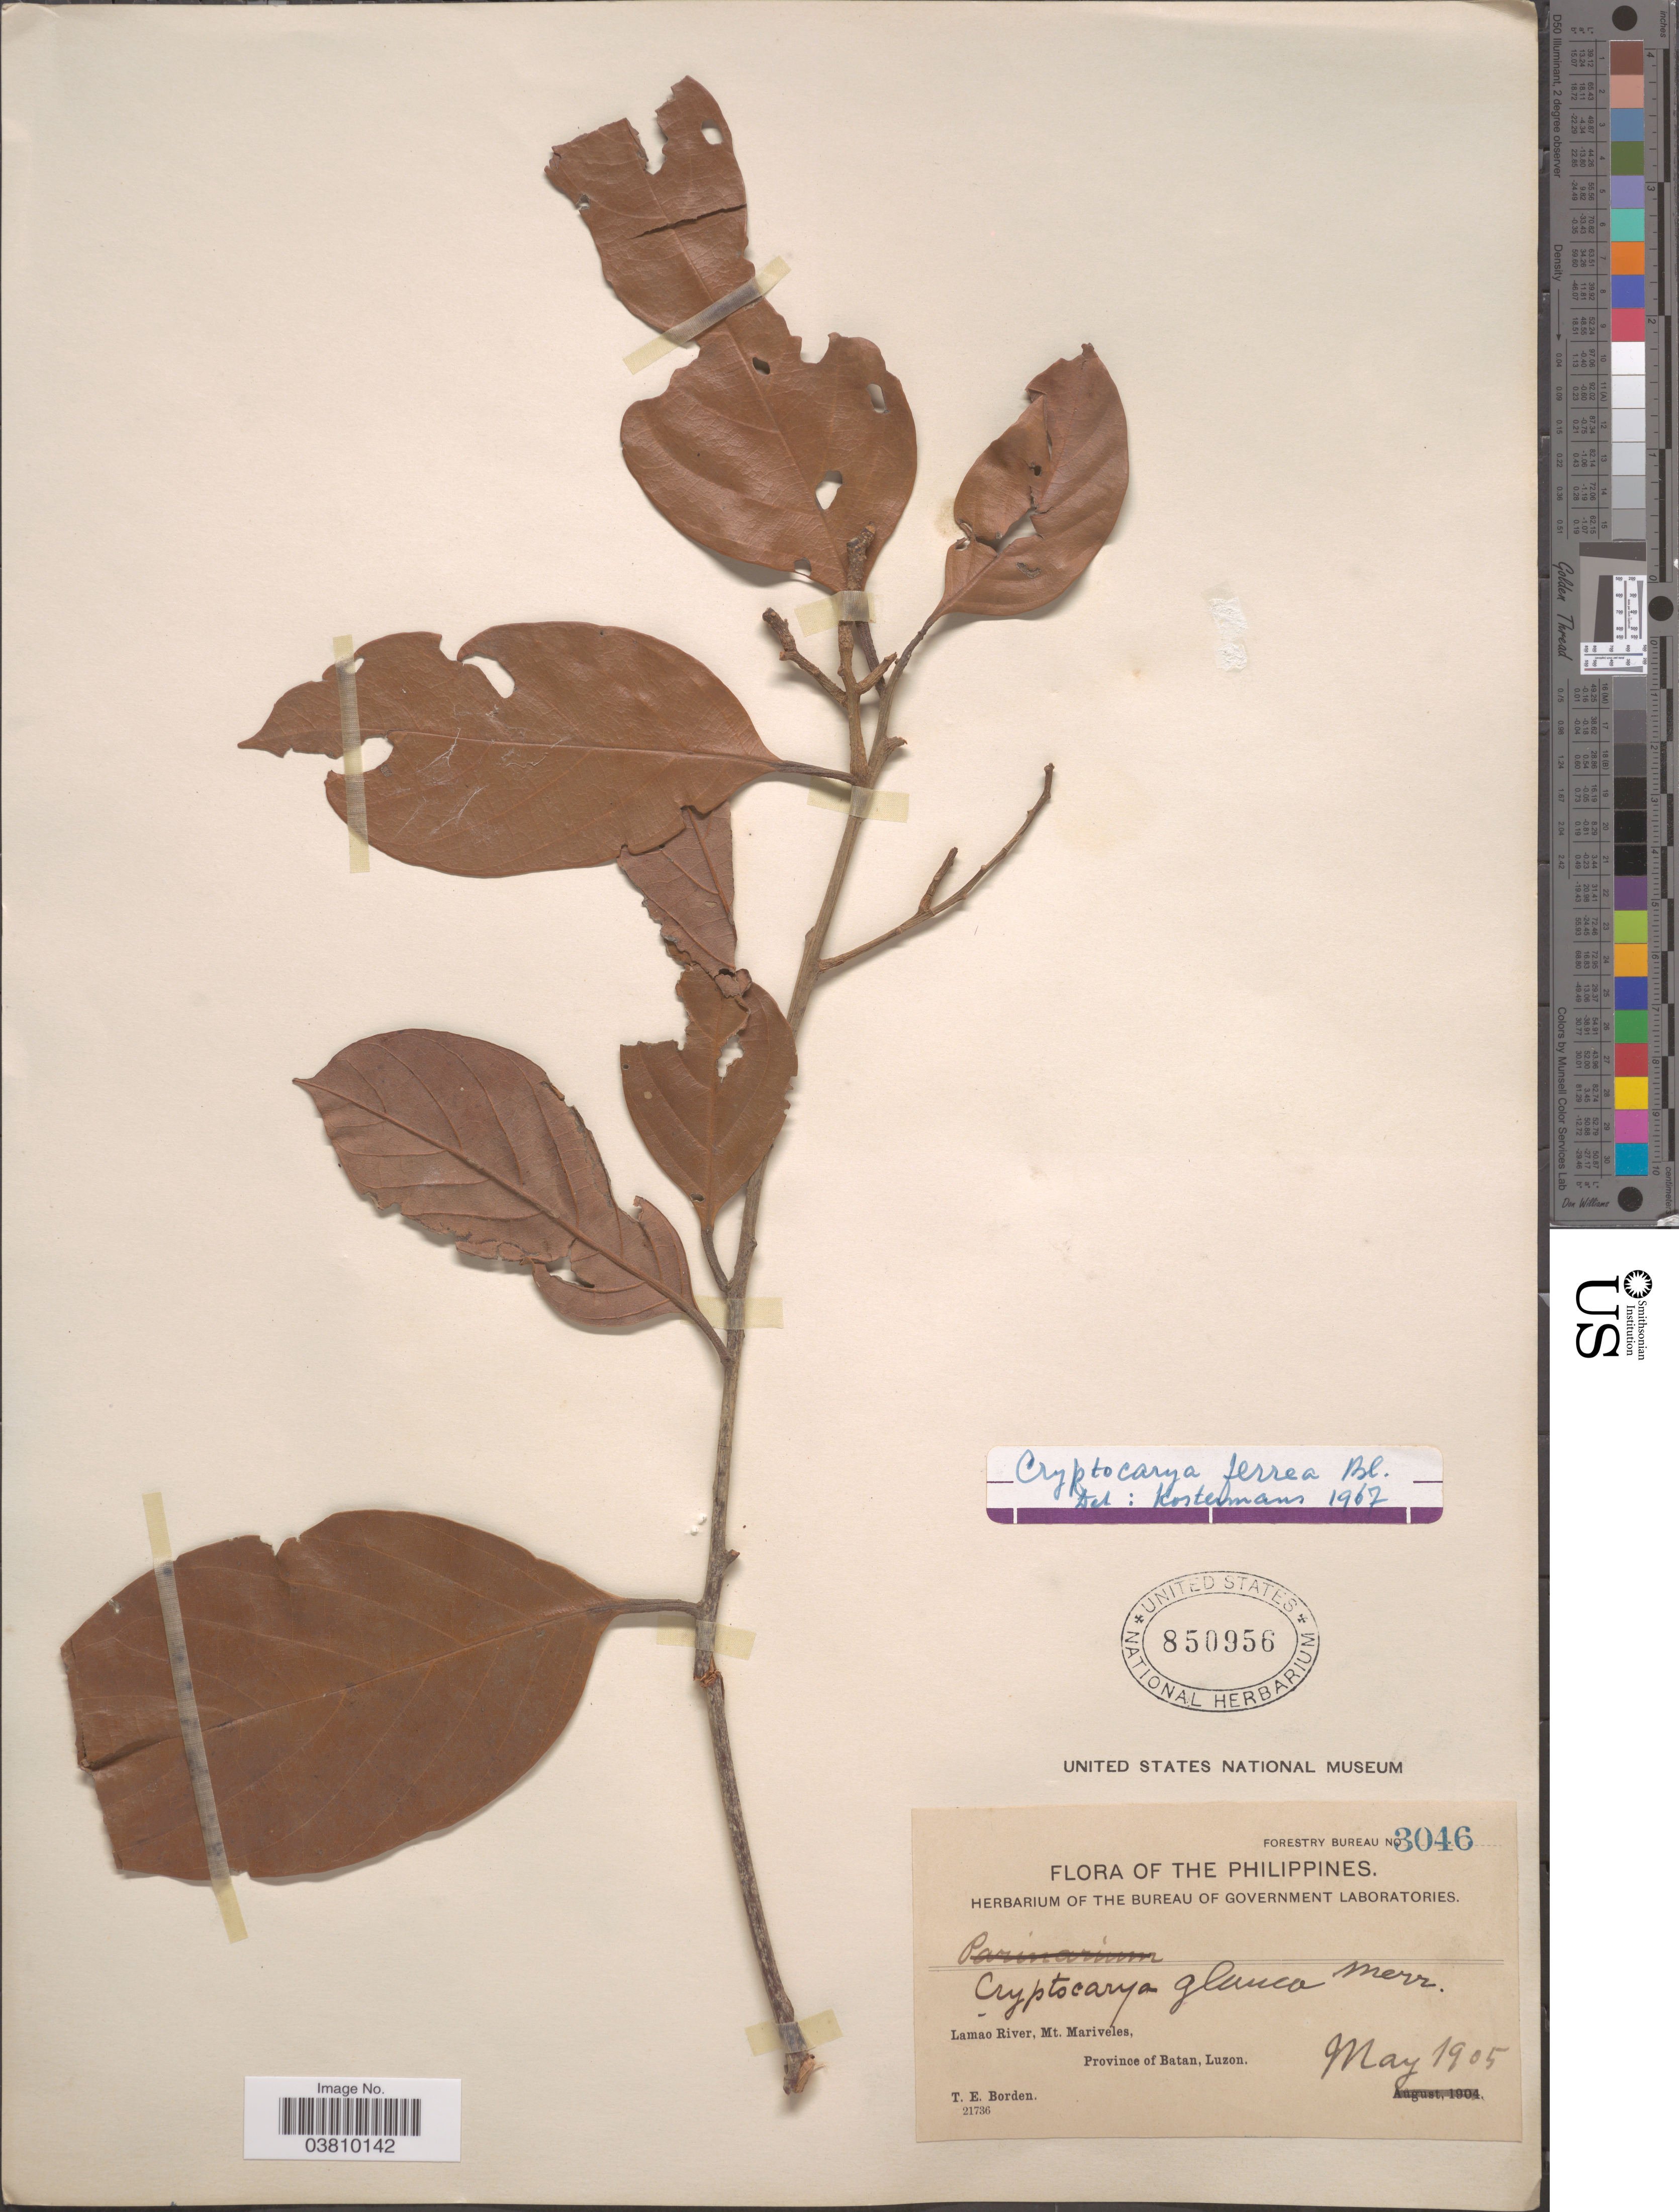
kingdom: Plantae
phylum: Tracheophyta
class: Magnoliopsida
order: Laurales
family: Lauraceae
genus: Cryptocarya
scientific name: Cryptocarya ferrea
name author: Blume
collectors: T. E. Borden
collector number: Forestry Bureau 3046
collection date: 1905-05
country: Philippines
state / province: Cagayan Valley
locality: Lamao River, Mt. Mariveles, Province of Batan, Luzon.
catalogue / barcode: US 850956